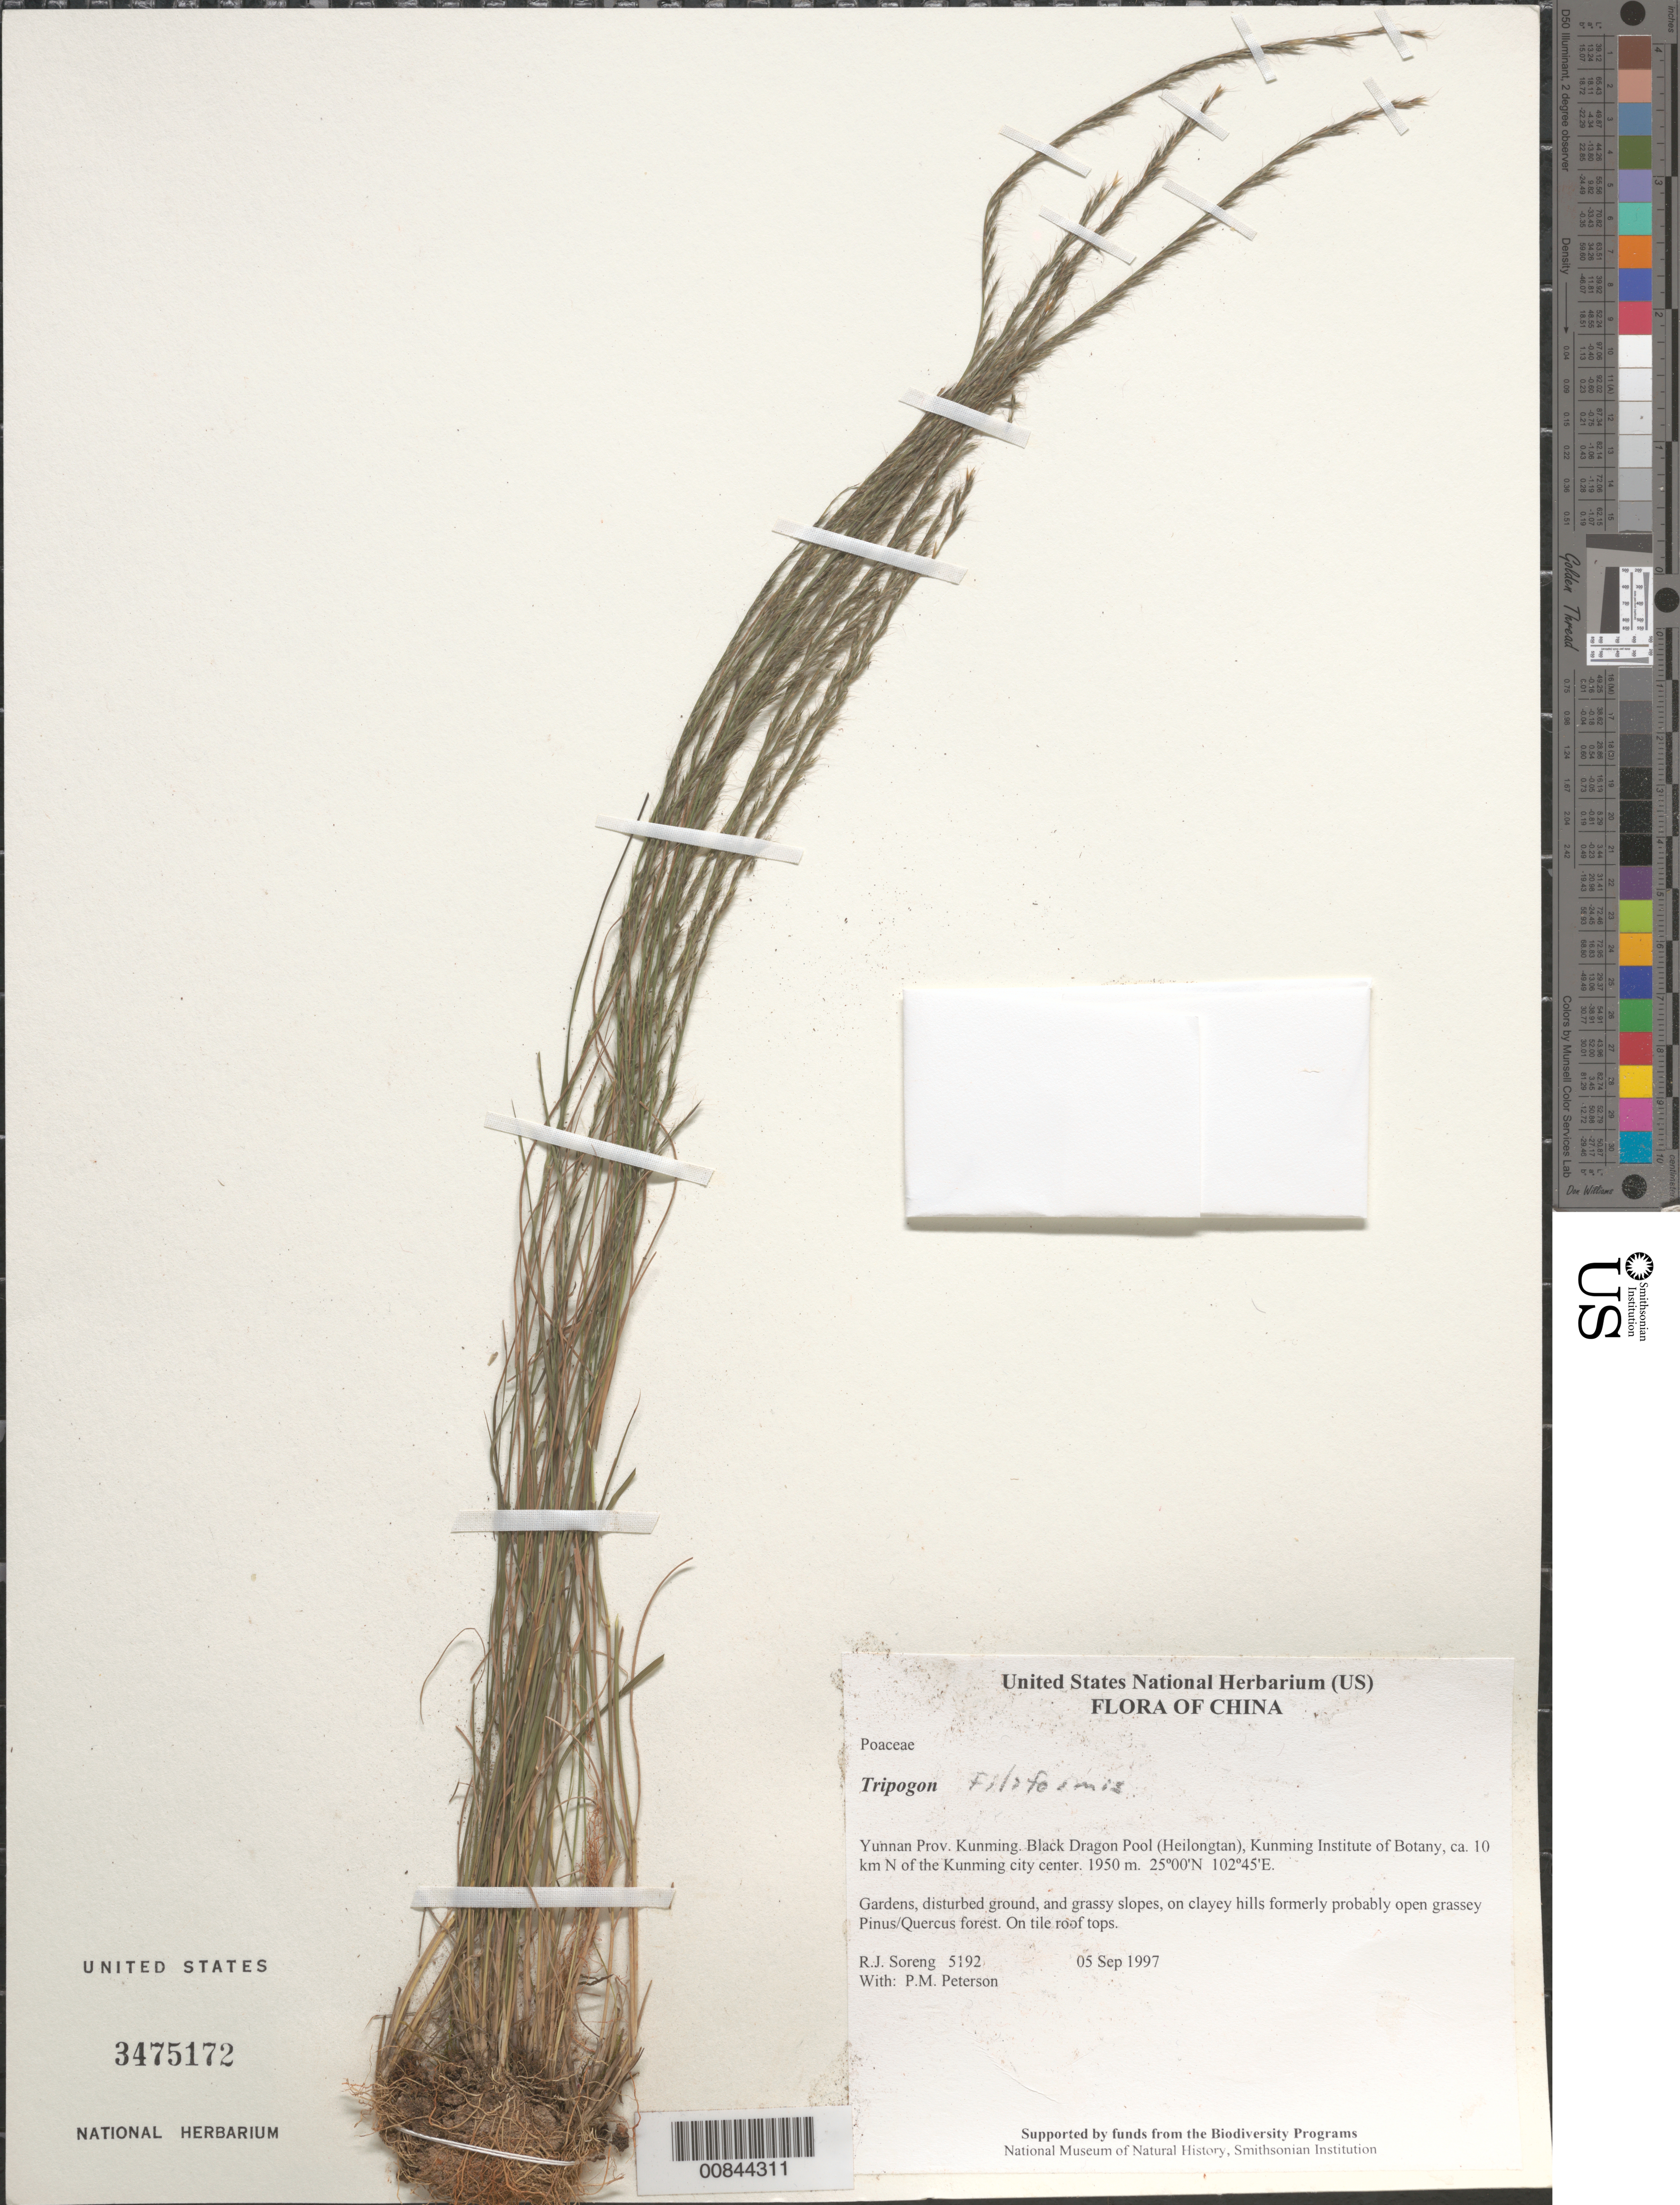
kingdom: Plantae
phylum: Tracheophyta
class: Liliopsida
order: Poales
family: Poaceae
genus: Tripogon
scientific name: Tripogon filiformis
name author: Nees ex Steud.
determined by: Soreng, Robert J., Research Associate (BOT), Smithsonian Institution - National Museum of Natural History (UNITED STATES)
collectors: R. J. Soreng & P. M. Peterson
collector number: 5192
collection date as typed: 05 Sep 1997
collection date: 1997-09-05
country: China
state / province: Yunnan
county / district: Kunming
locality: Black Dragon Pool (Heilongtan), Kunming Institute of Botany, ca. 10 km N of the Kunming city center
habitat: Gardens, disturbed ground, and grassy slopes, on clayey hills formerly probably open grassey Pinus/Quercus forest.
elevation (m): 1950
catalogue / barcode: US 3475172